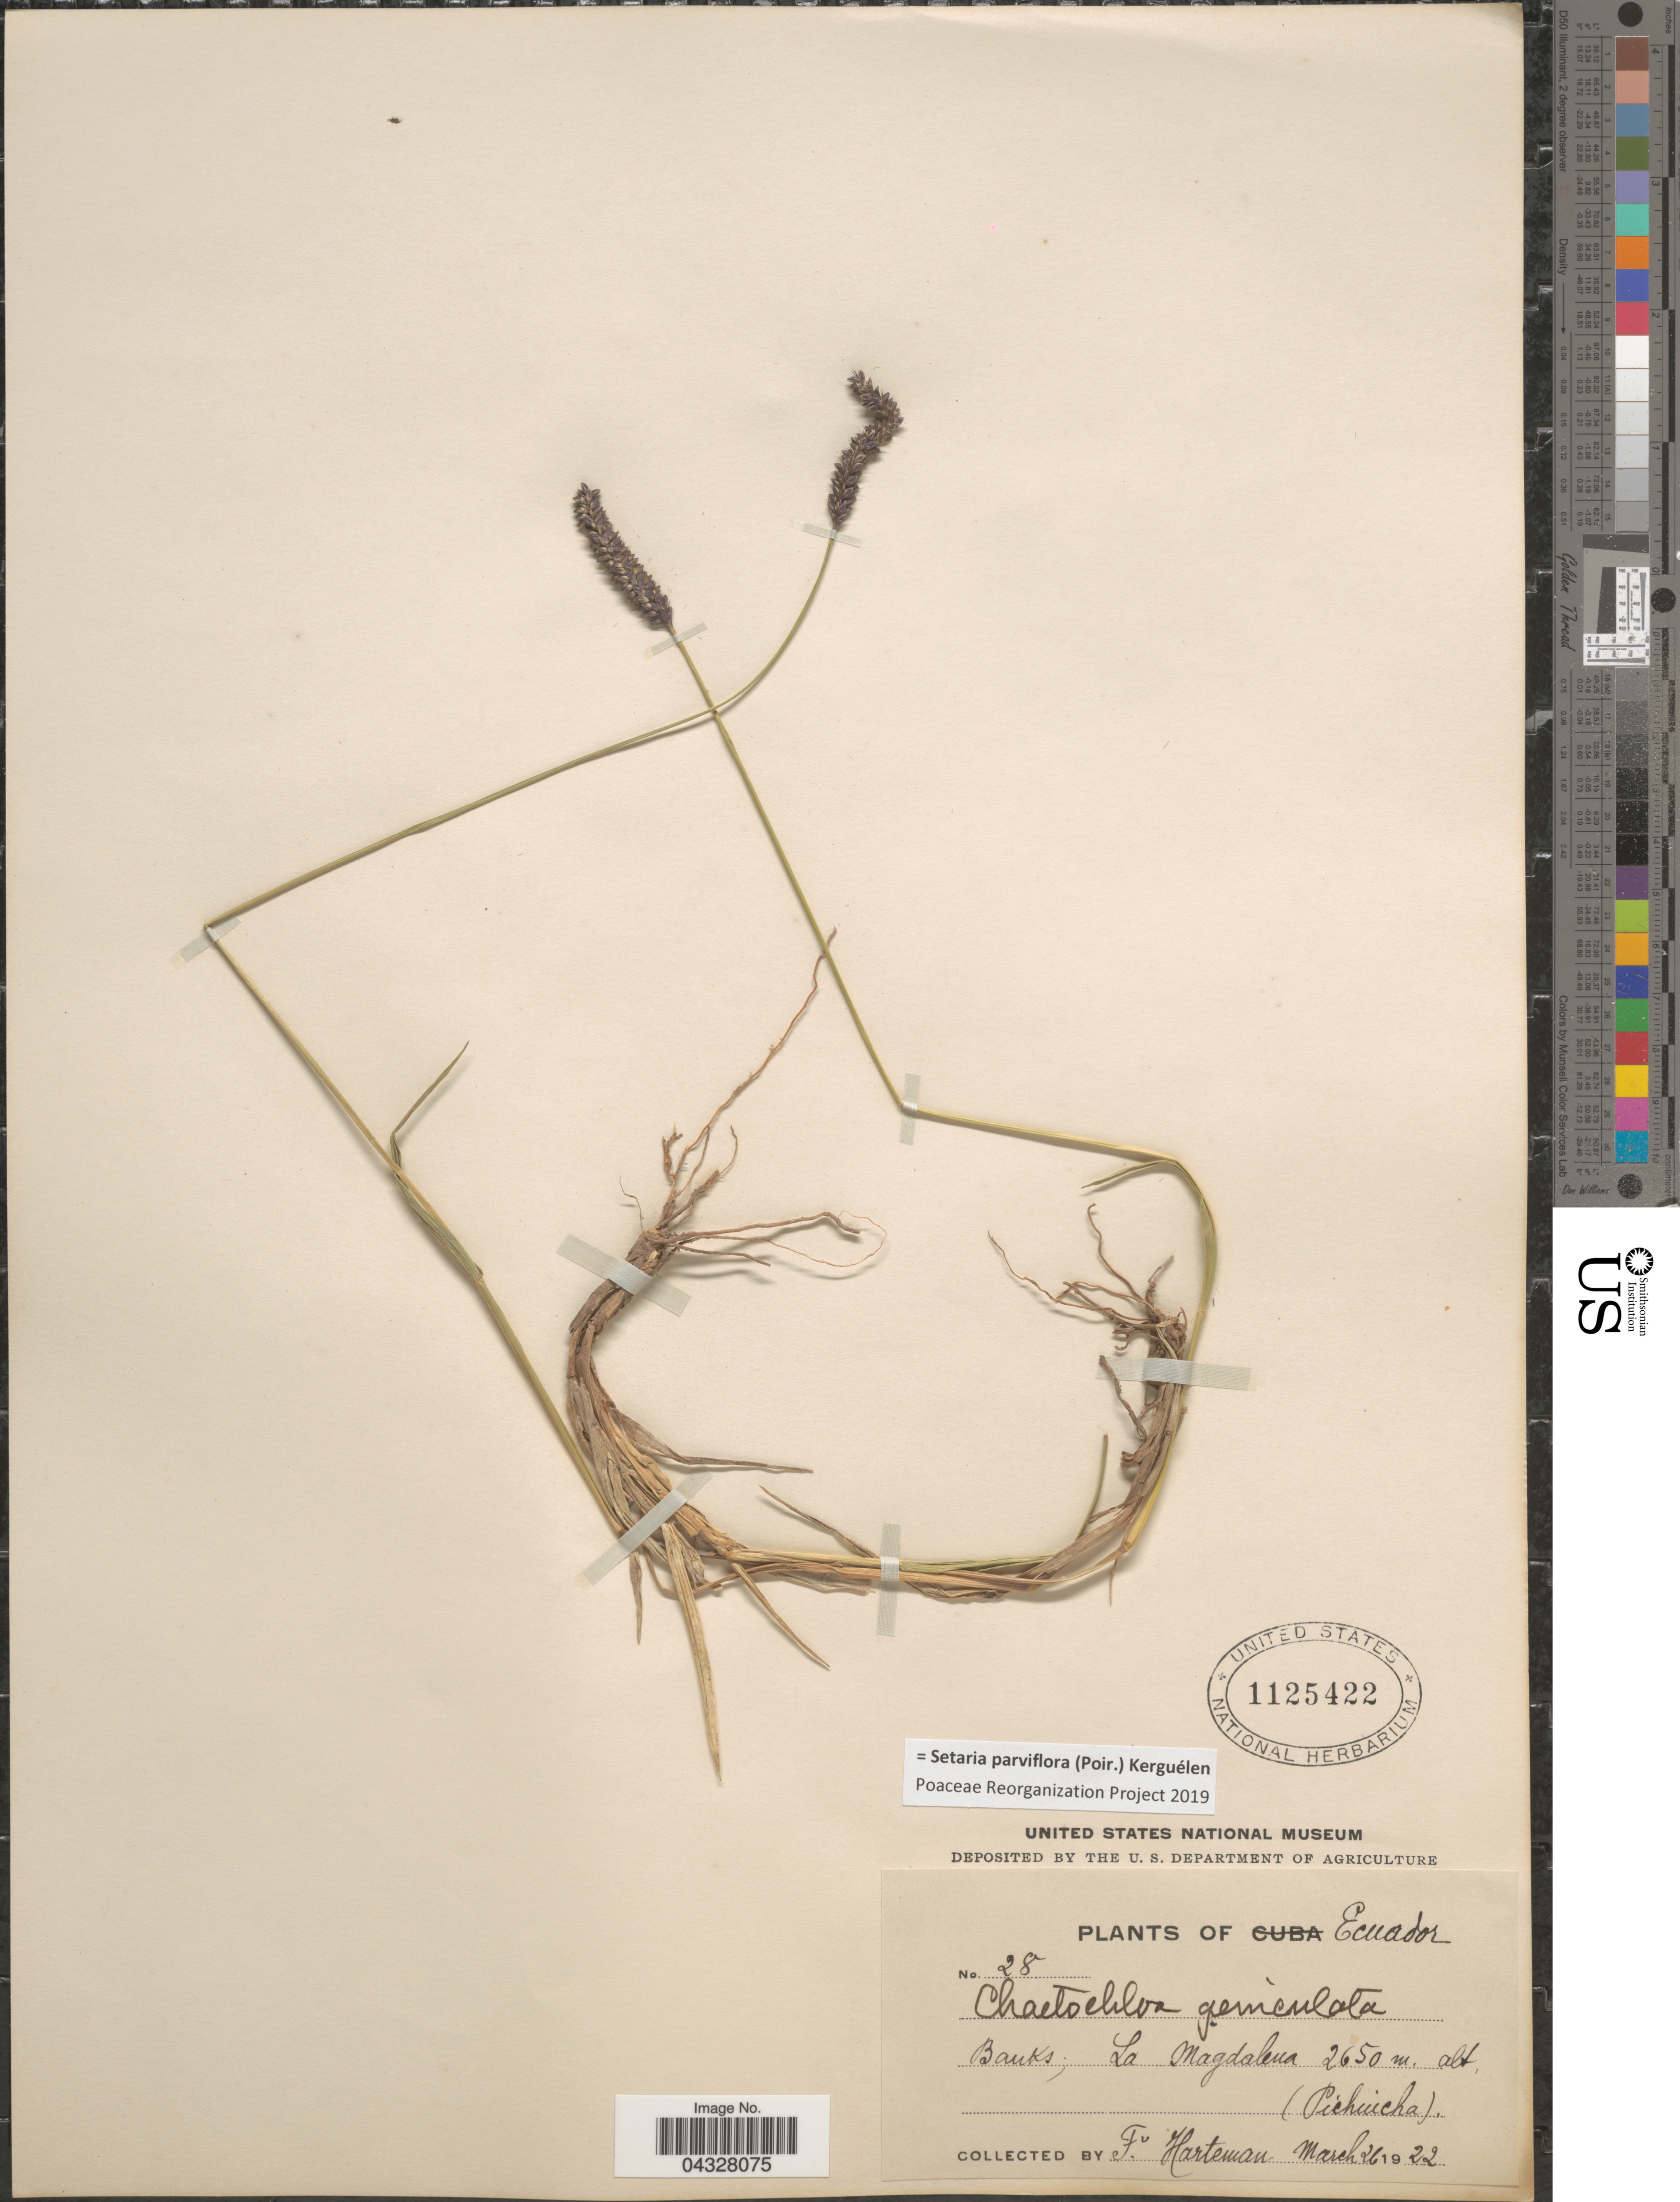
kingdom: Plantae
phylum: Tracheophyta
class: Liliopsida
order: Poales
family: Poaceae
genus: Setaria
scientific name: Setaria parviflora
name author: (Poir.) Kerguélen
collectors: Harteman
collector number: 28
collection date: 1922-03-26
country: Ecuador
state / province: Pichincha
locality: Banks; La Magdalena, (Pichincha).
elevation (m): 2650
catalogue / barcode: US 1125422